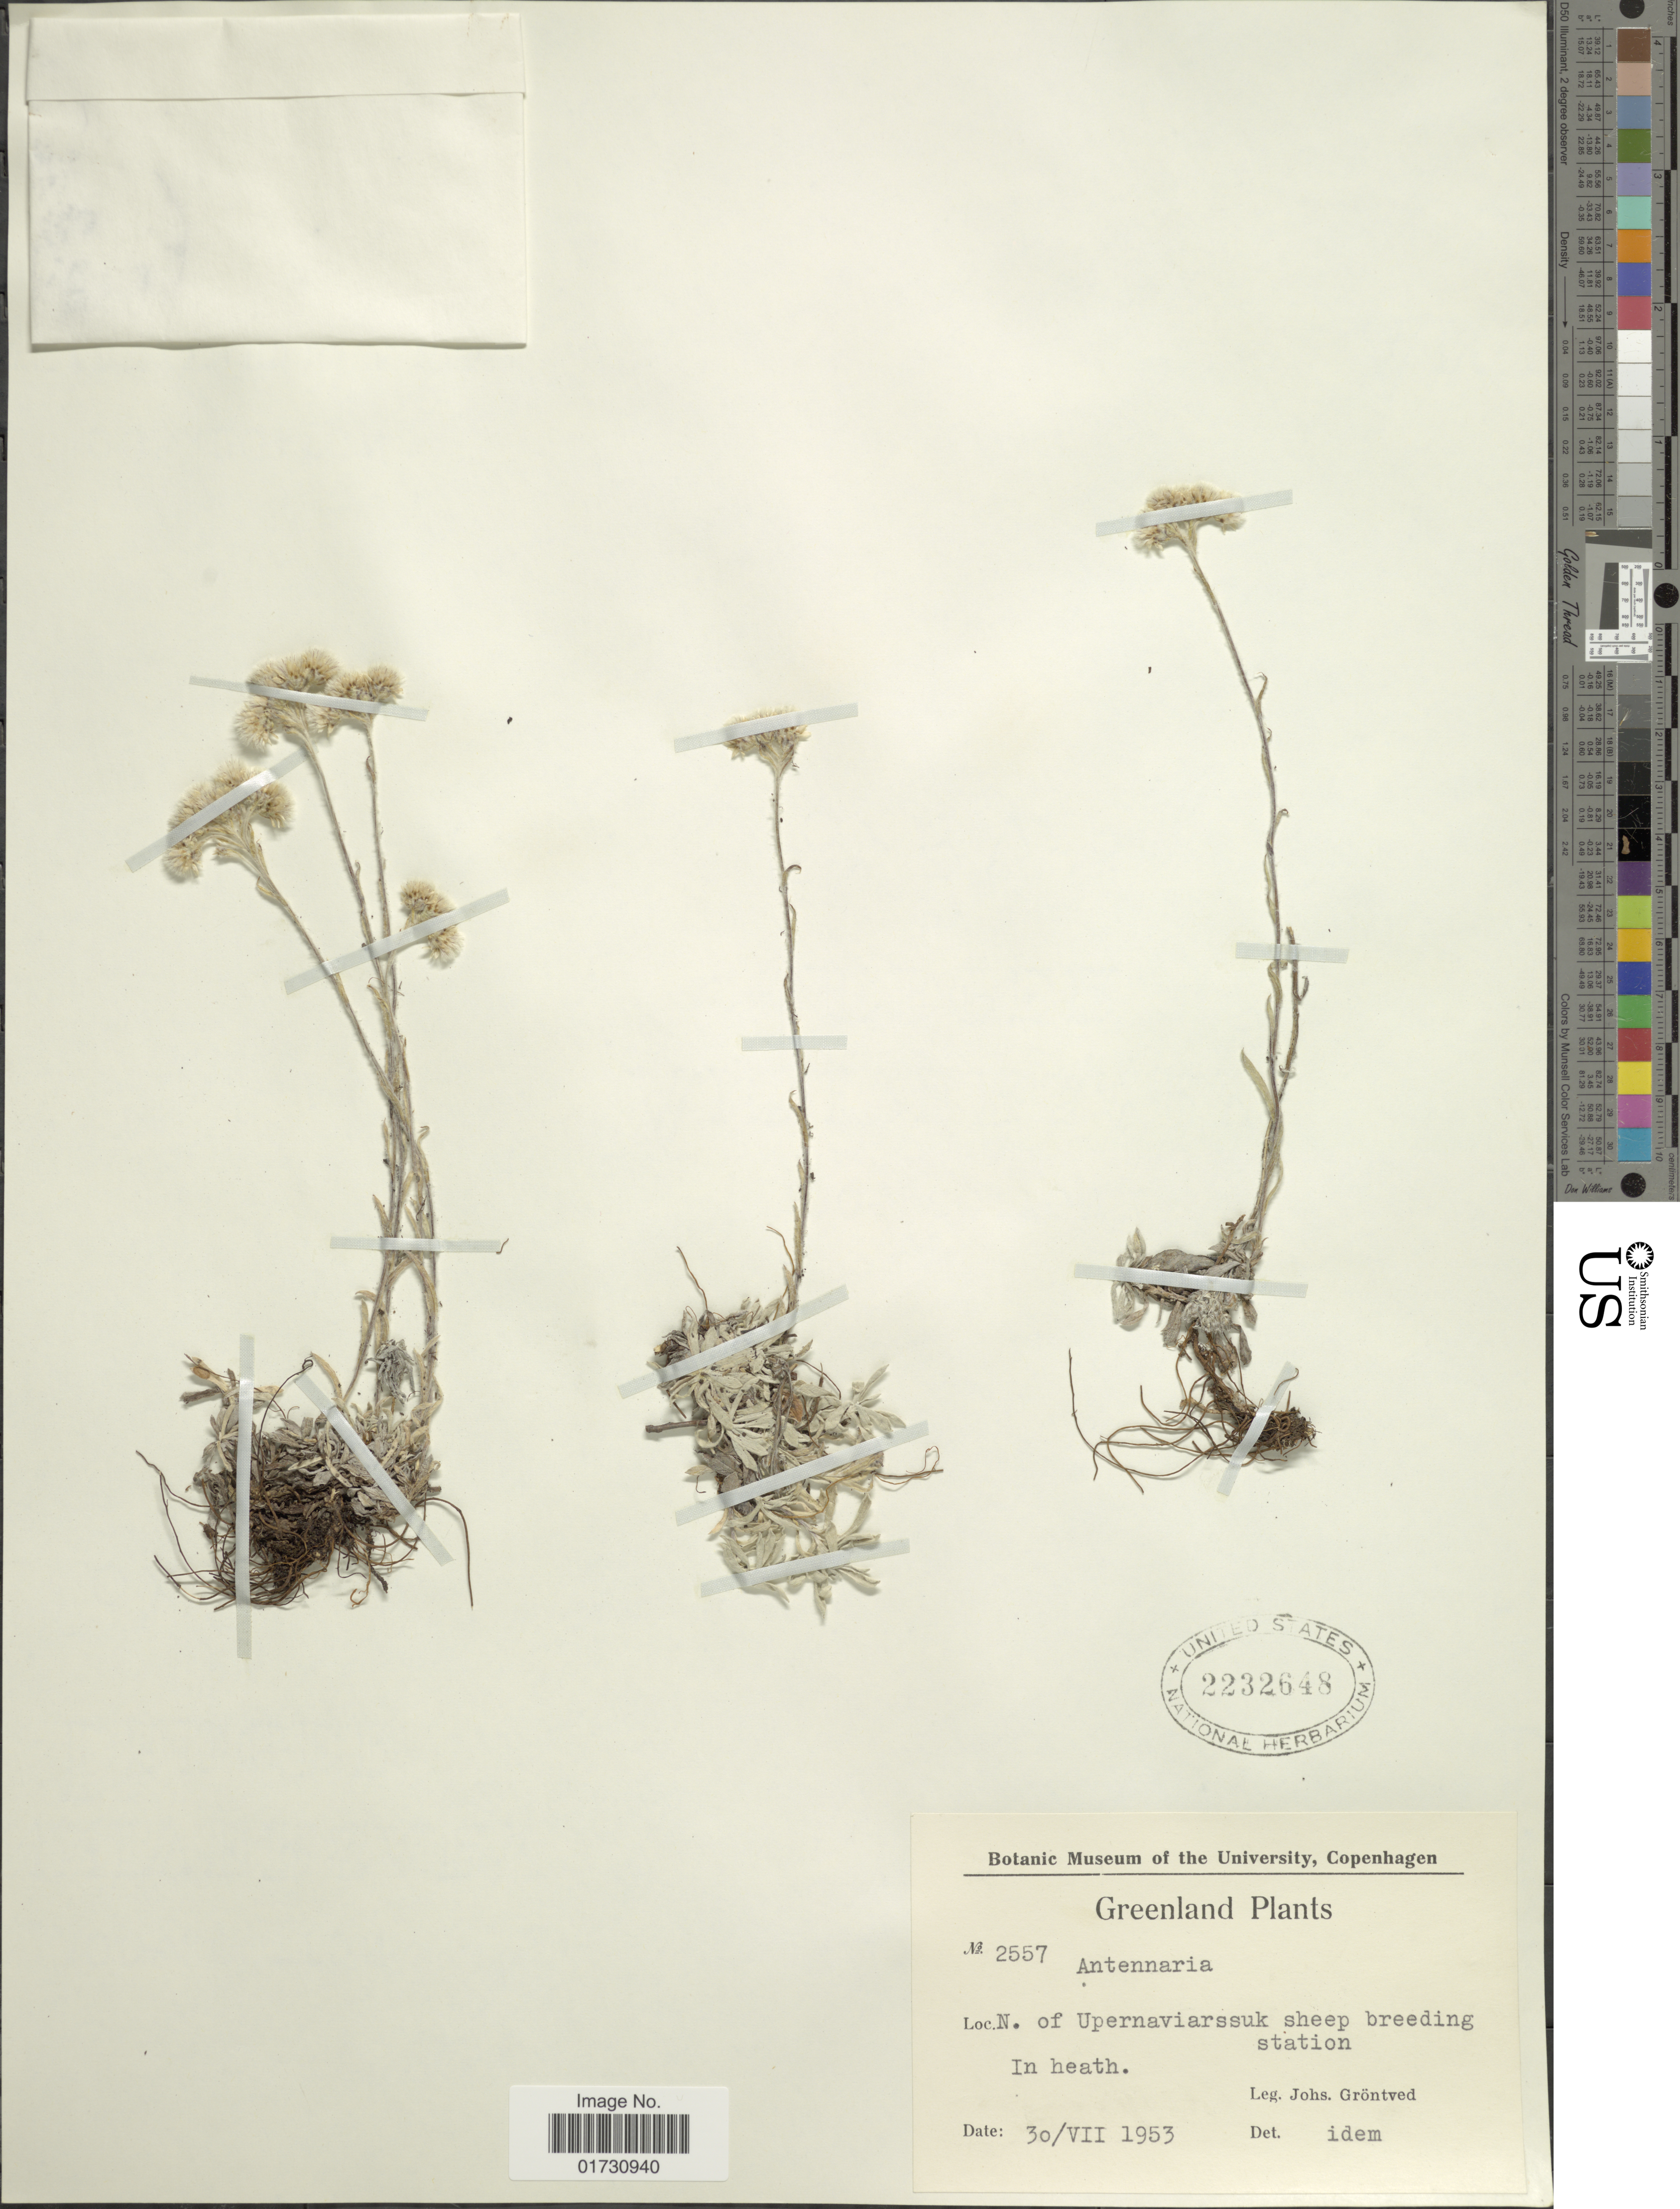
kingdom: Plantae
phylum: Tracheophyta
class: Magnoliopsida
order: Asterales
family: Asteraceae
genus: Antennaria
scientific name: Antennaria groenlandica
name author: Porsild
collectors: J. Gröntved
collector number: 2557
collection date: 1953-07-30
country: Greenland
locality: N;. of Upernaviarssuk sheep breeding station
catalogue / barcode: US 2232648